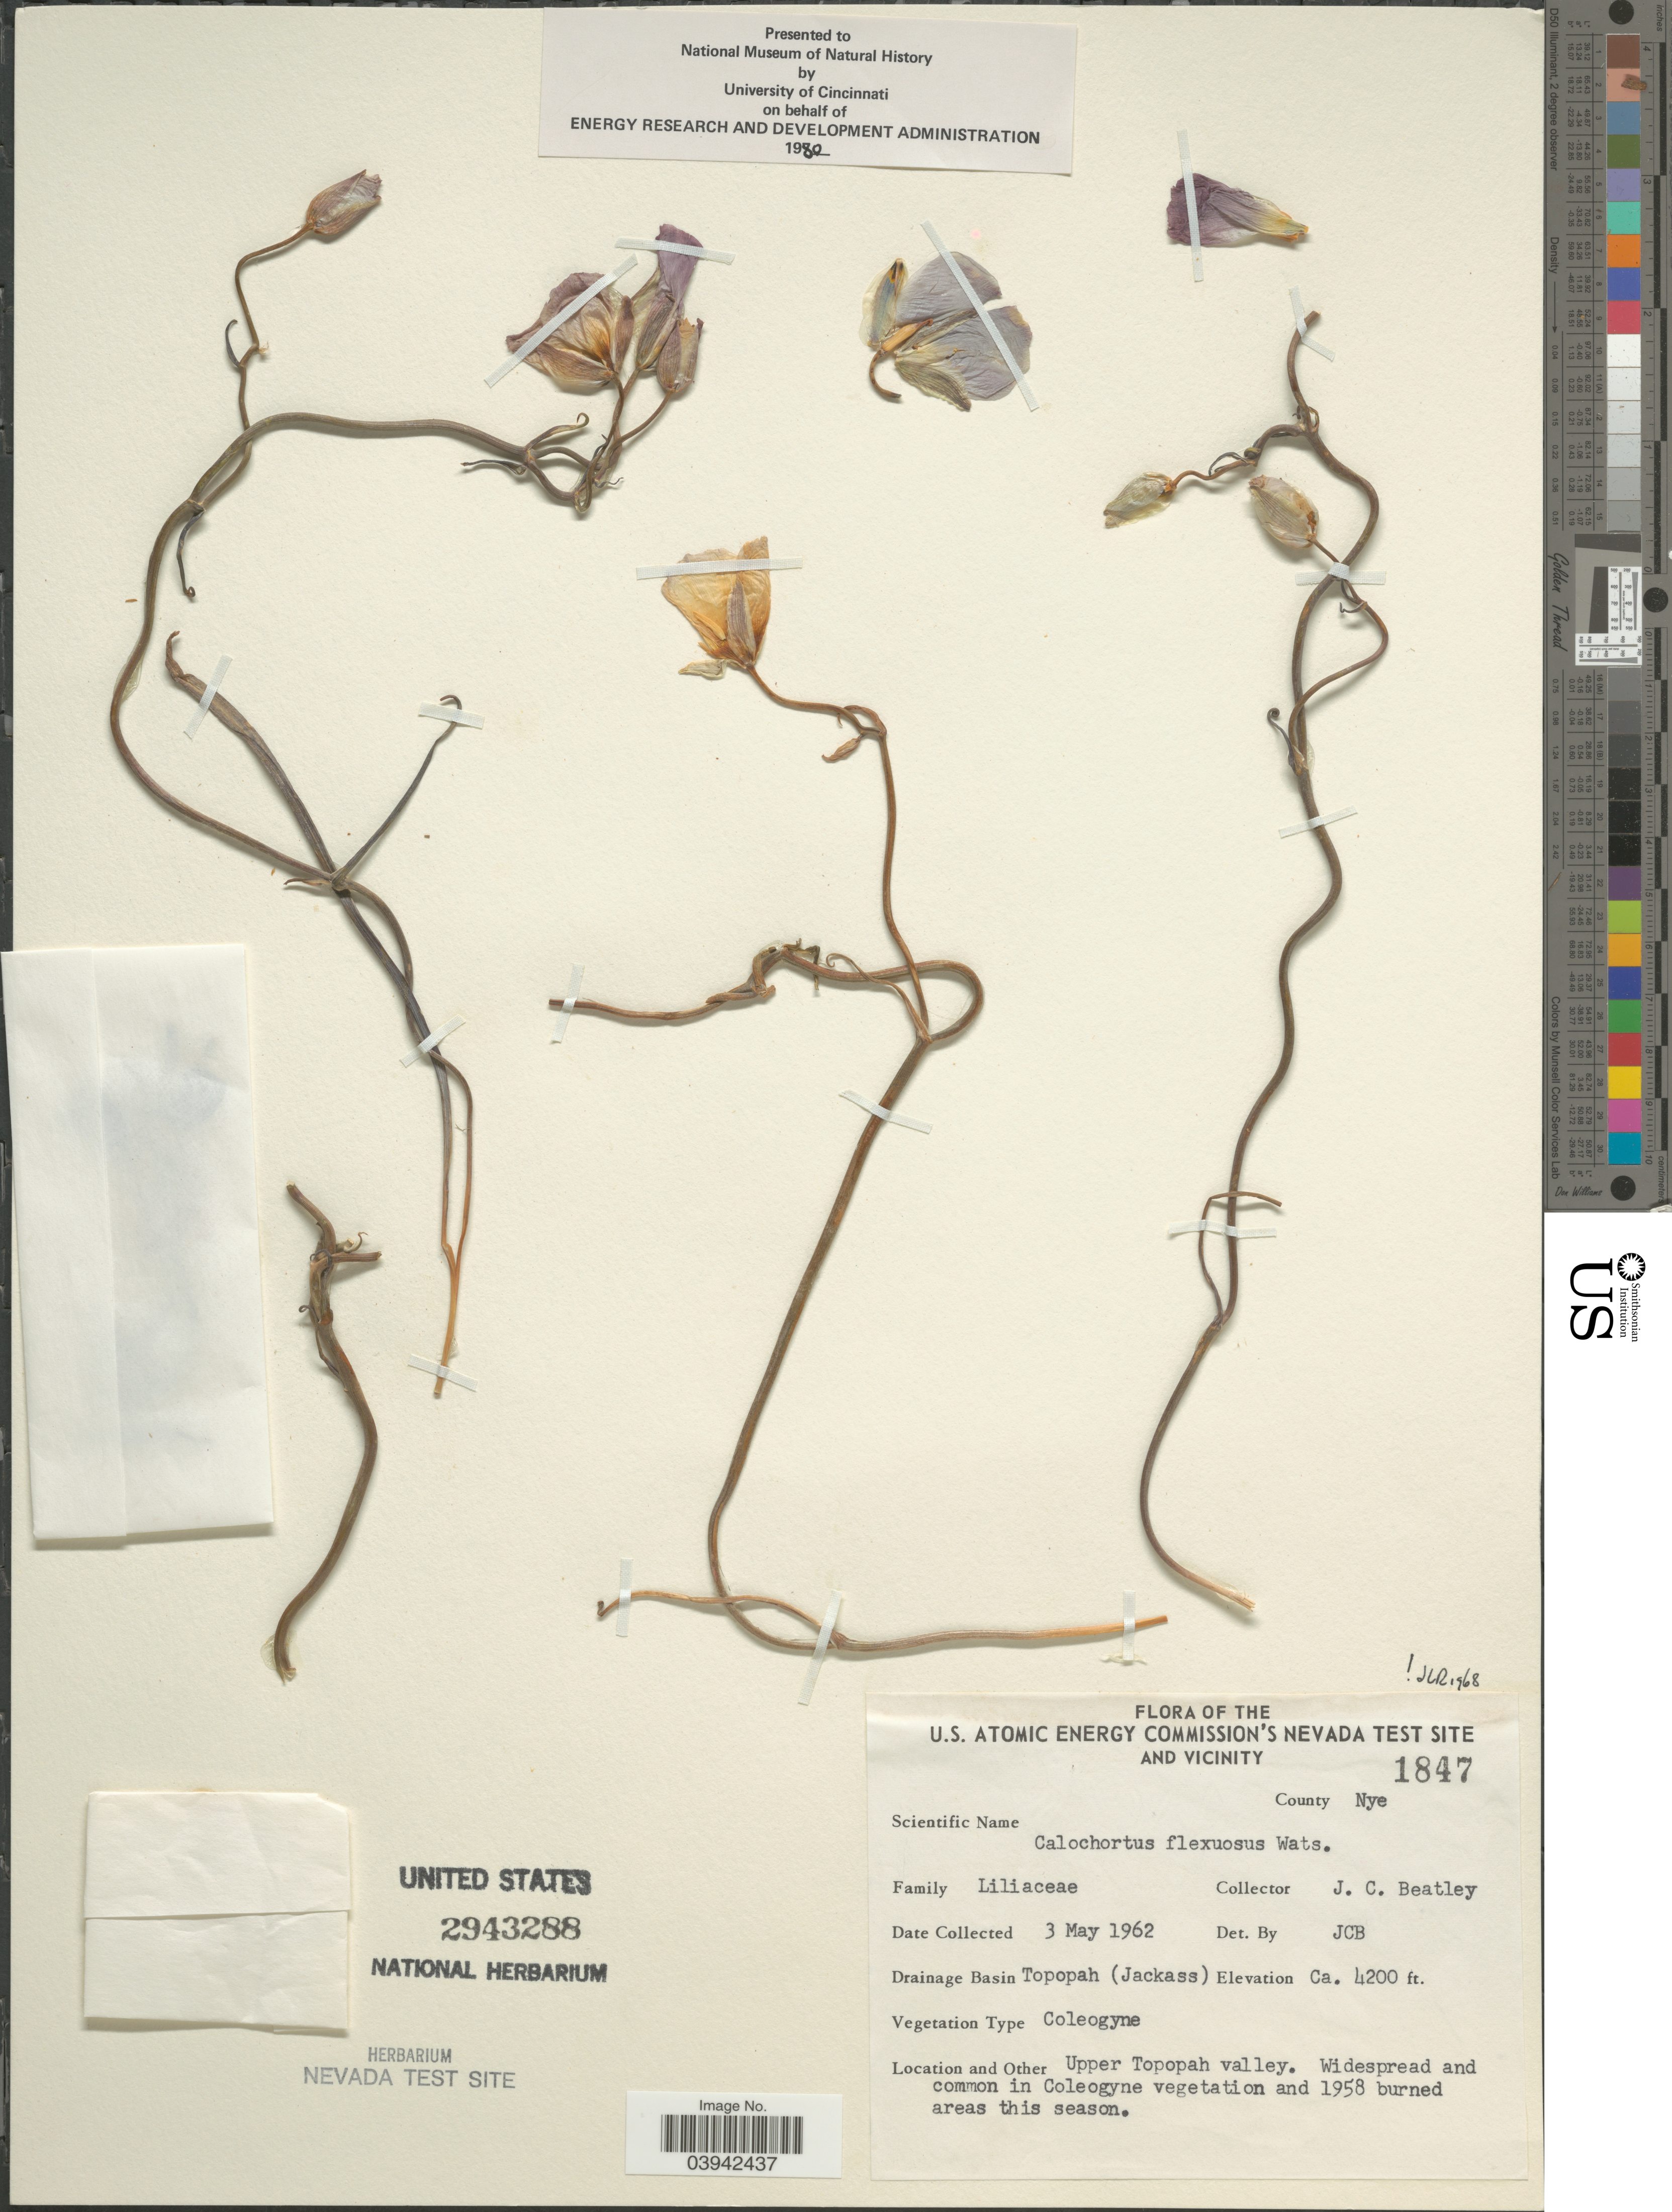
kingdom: Plantae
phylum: Tracheophyta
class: Liliopsida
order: Liliales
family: Liliaceae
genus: Calochortus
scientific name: Calochortus flexuosus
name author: S. Watson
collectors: J. C. Beatley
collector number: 1847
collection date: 1962-05-03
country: United States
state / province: Nevada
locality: The U.S. Atomic Energy Commission's Nevada Test Site and Vicinity. County Nye. Drainage Basin Topopah (Jackass). Upper Topopah valley.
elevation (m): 1280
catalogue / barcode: US 2943288